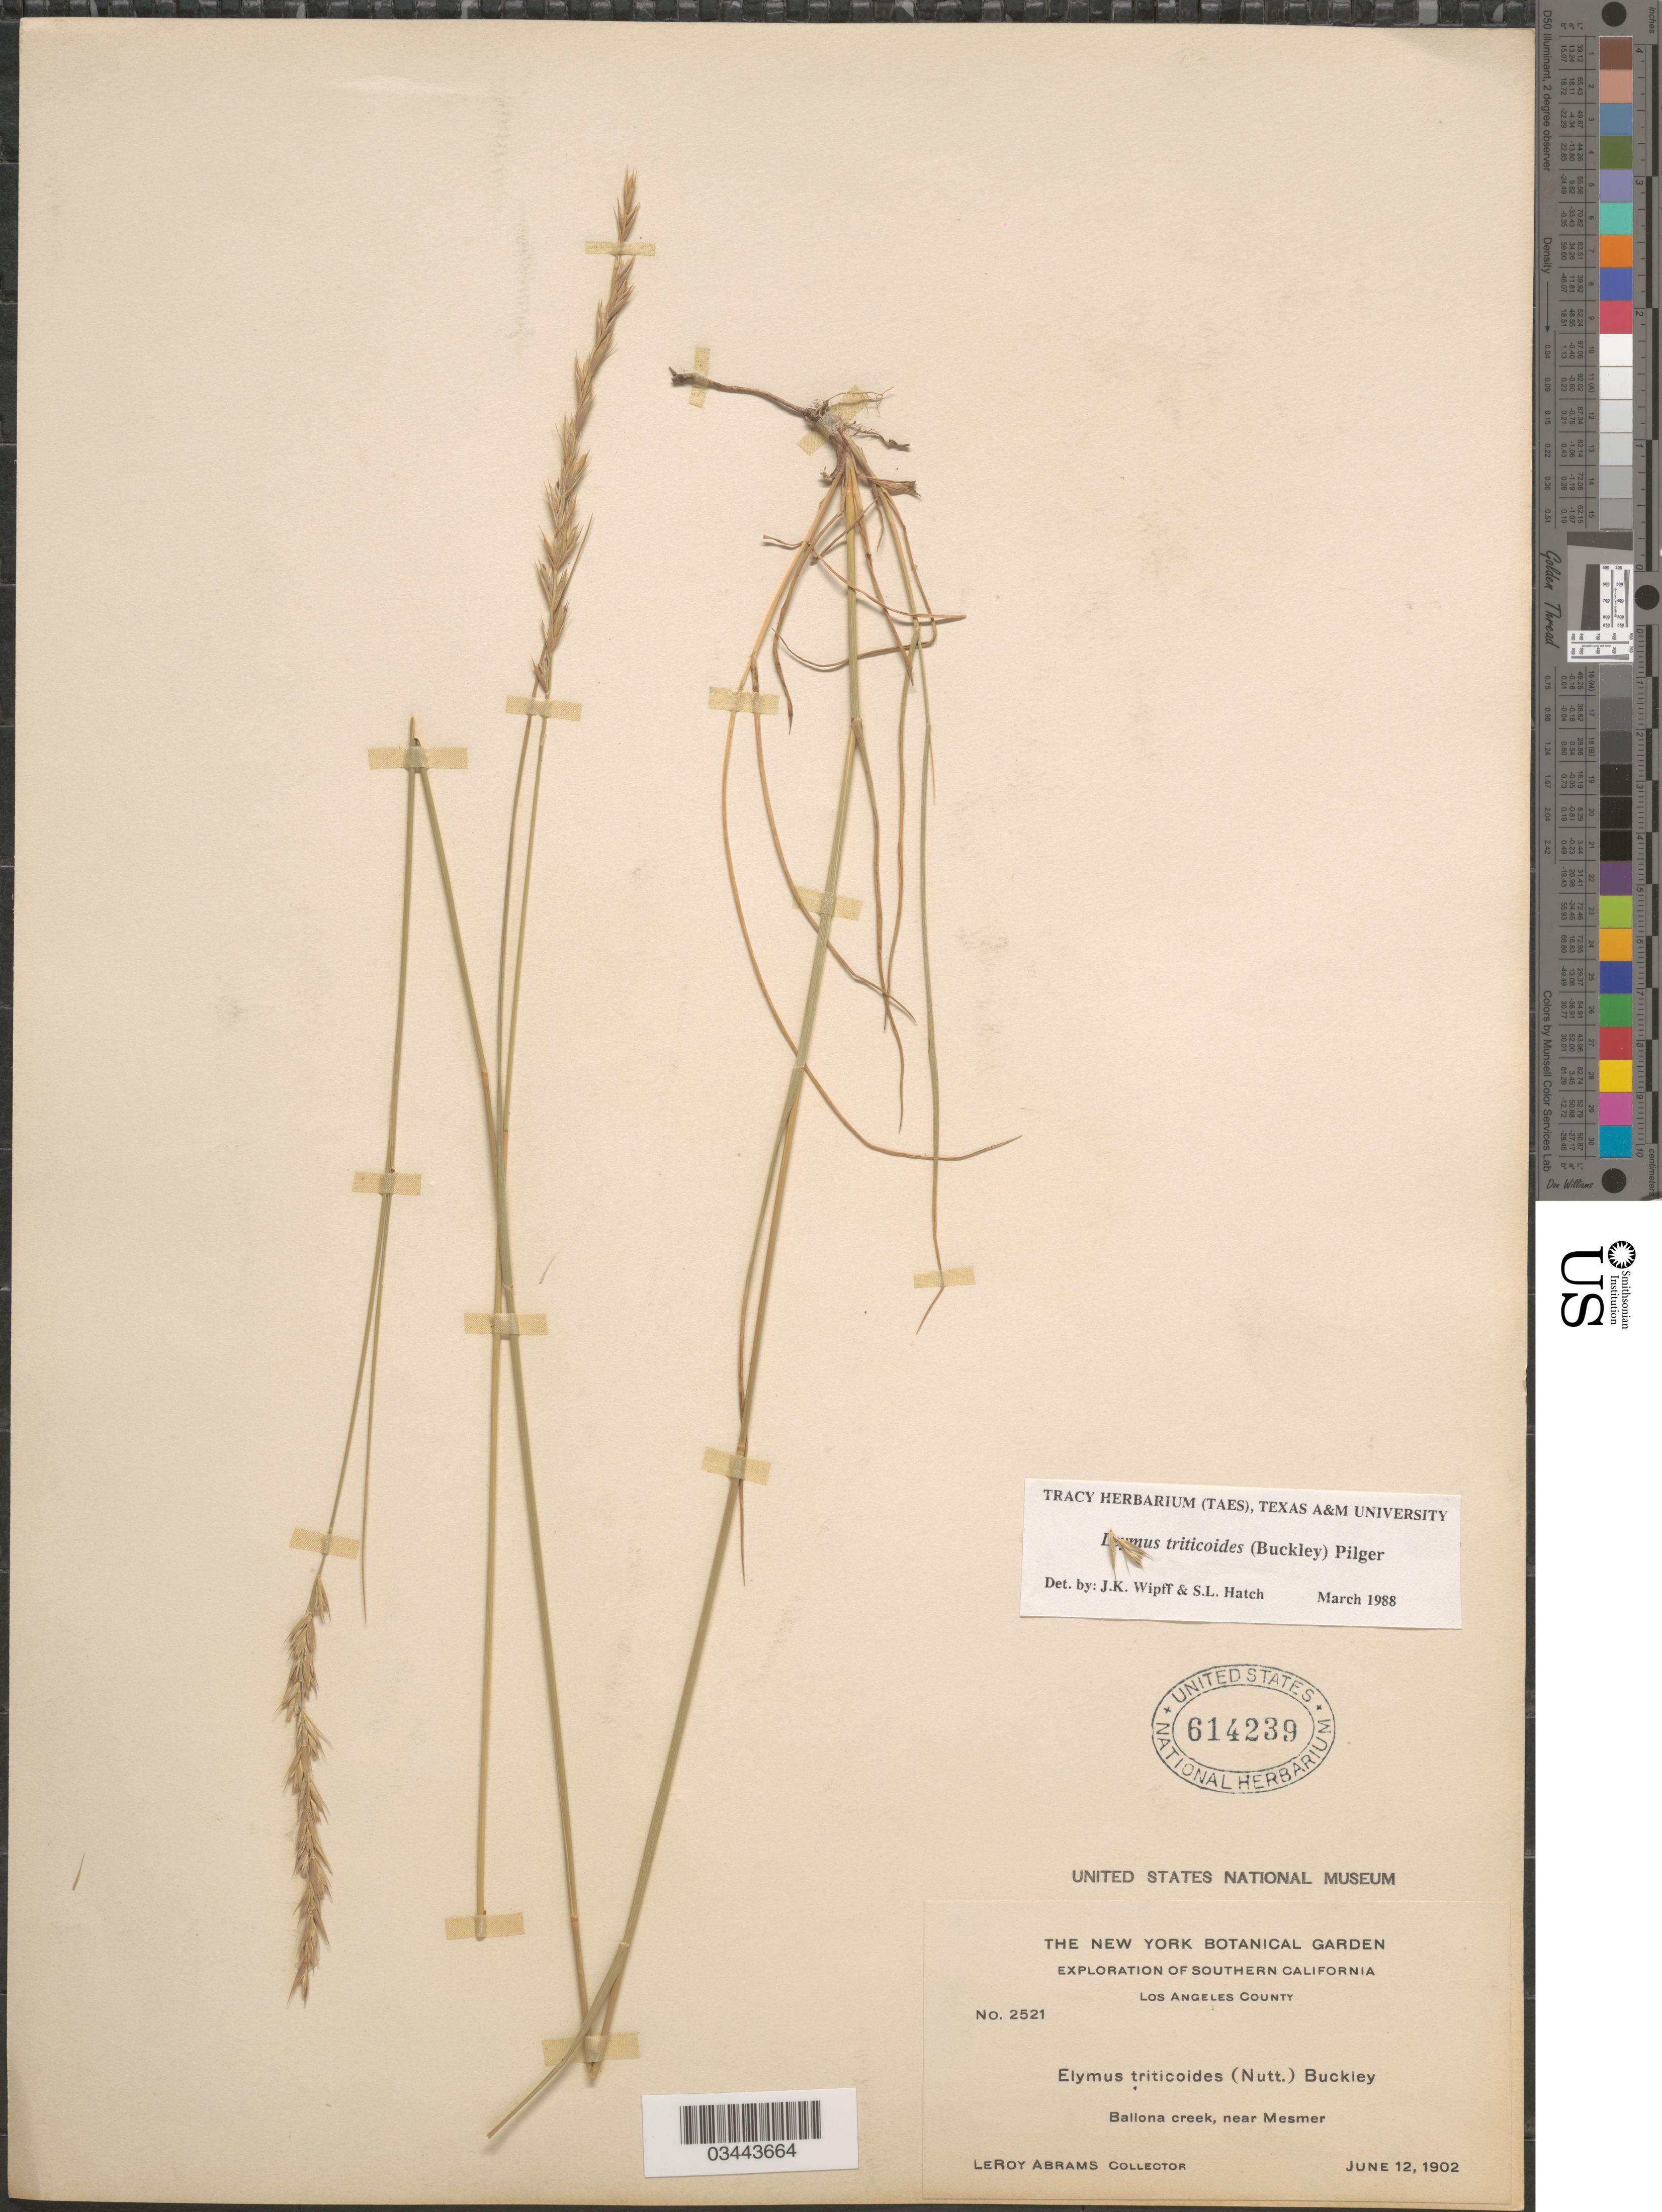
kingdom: Plantae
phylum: Tracheophyta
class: Liliopsida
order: Poales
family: Poaceae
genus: Leymus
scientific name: Leymus triticoides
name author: (Buckley) Pilg.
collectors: L. Abrams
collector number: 2521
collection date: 1902-06-12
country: United States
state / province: California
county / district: Los Angeles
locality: Exploration of Southern California. Los Angeles County. Ballona creek, near Mesmer.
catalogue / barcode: US 614239